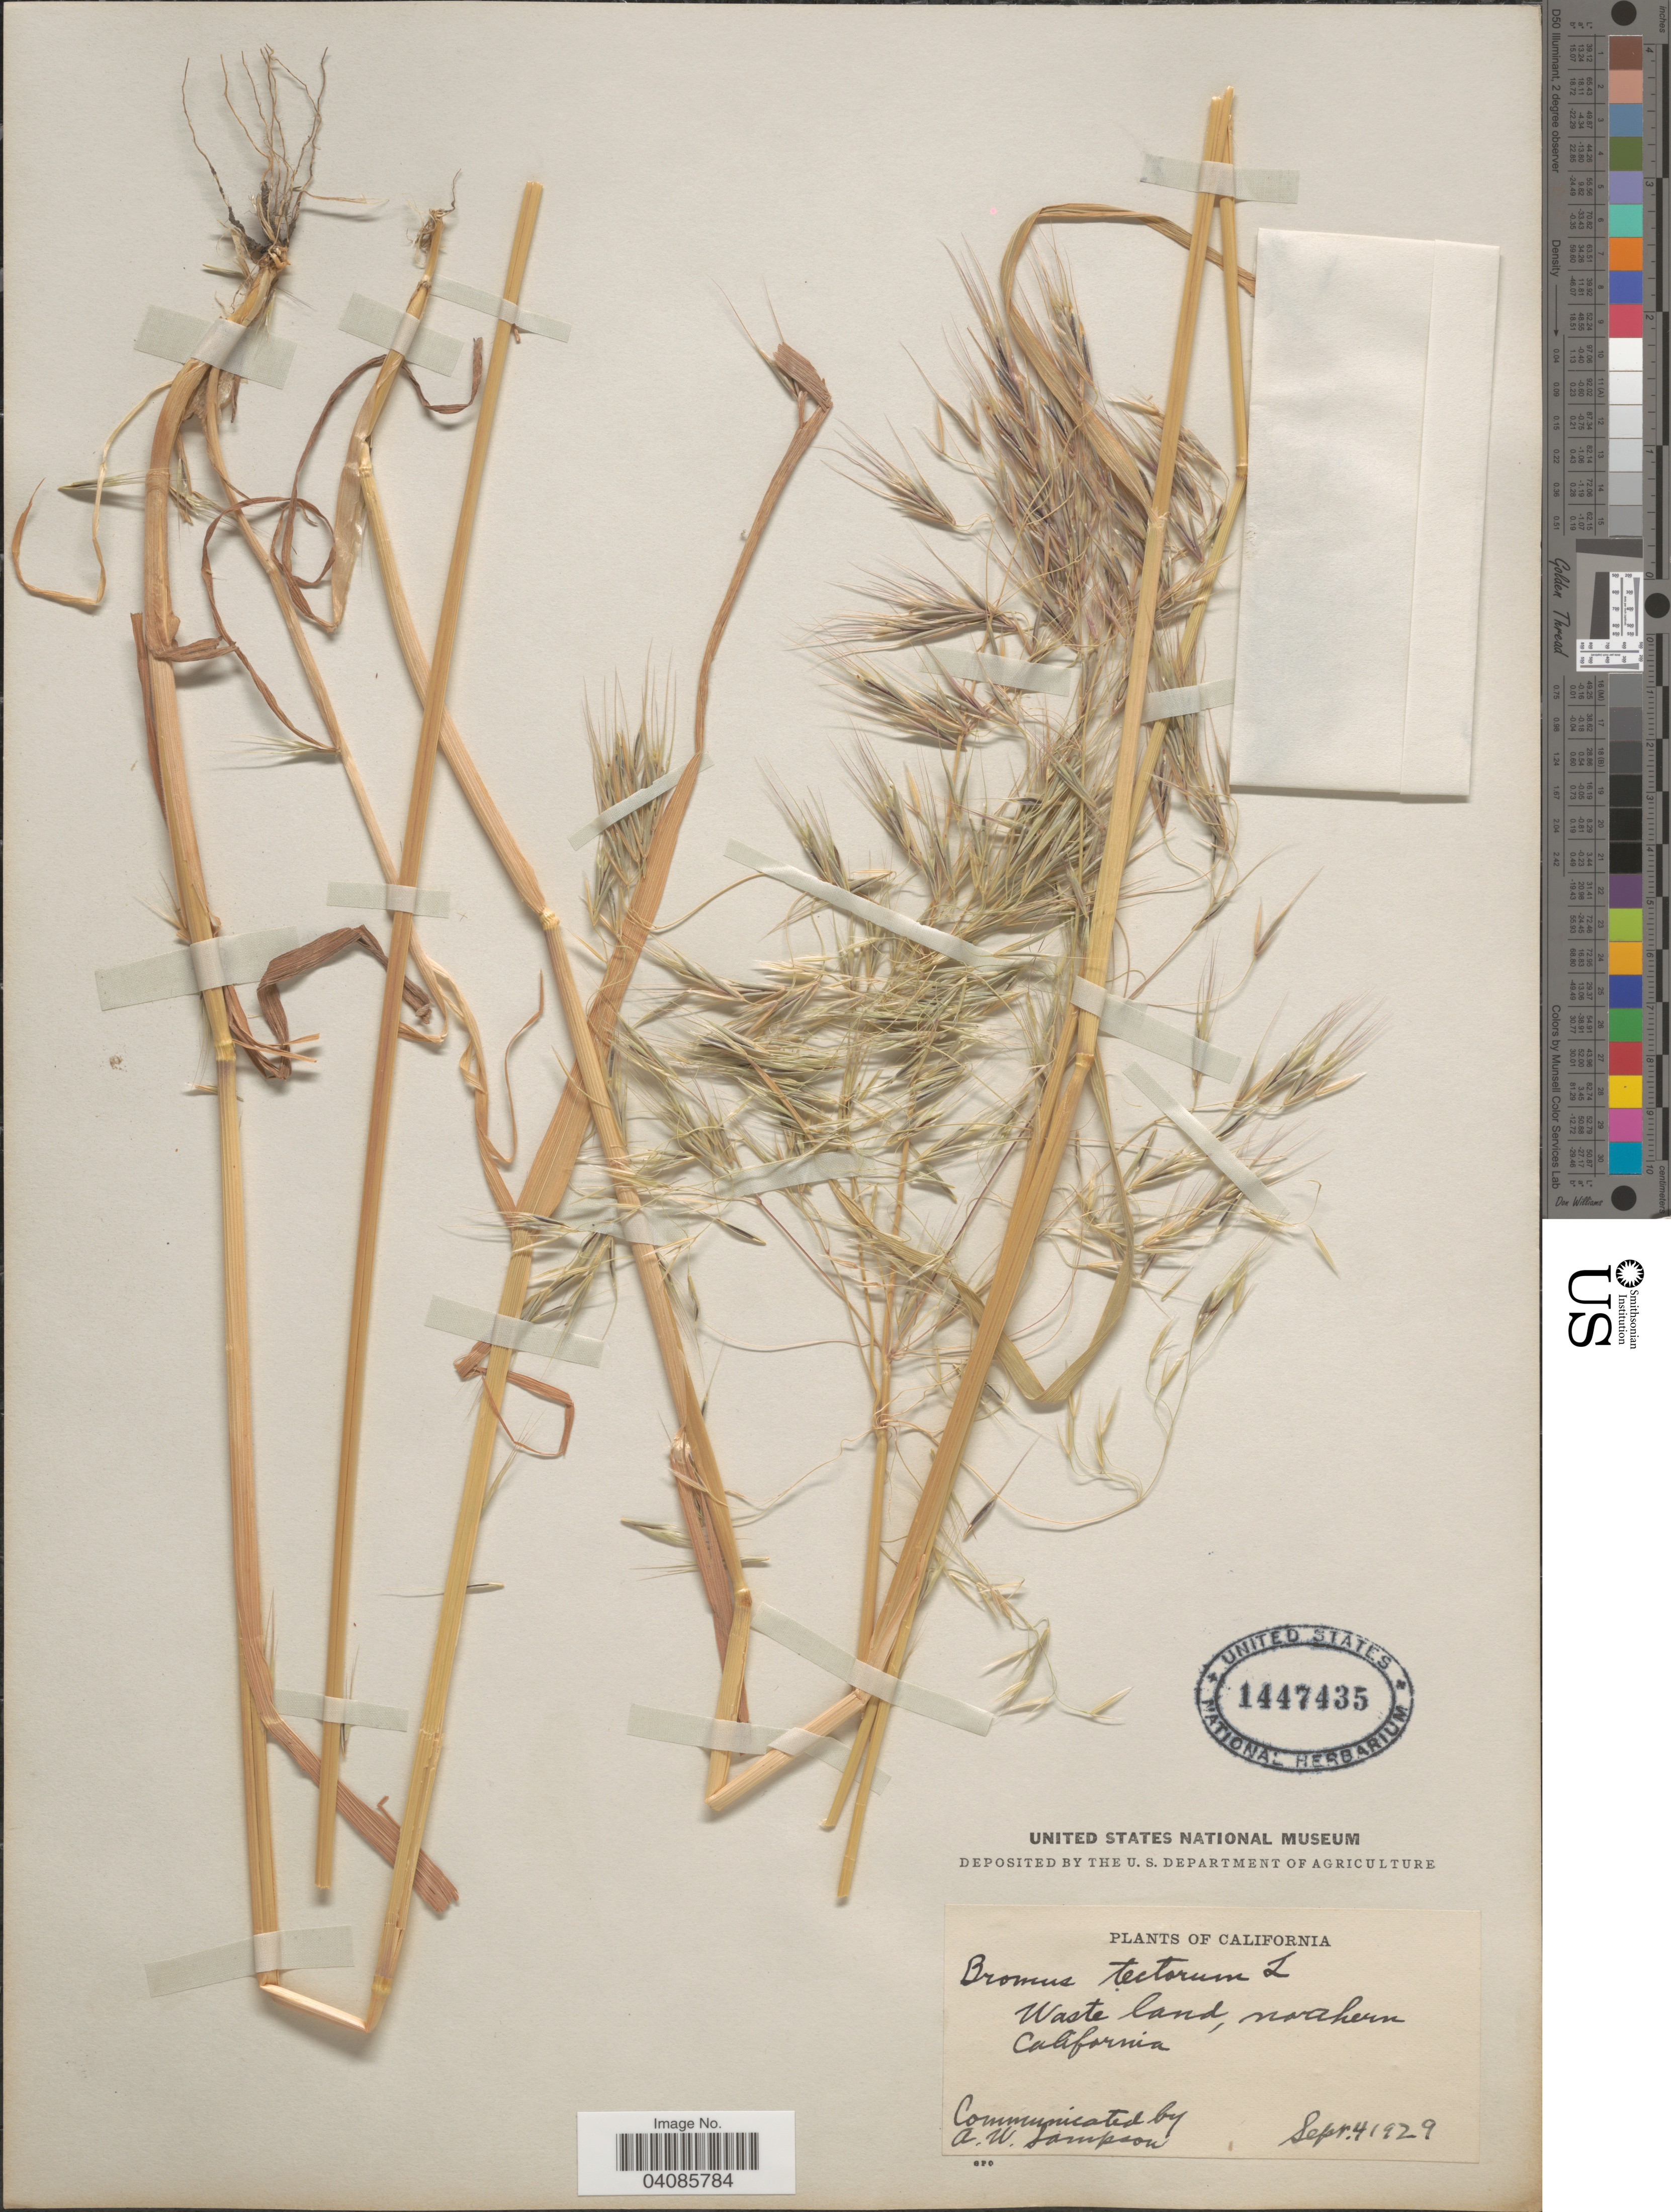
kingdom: Plantae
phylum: Tracheophyta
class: Liliopsida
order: Poales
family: Poaceae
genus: Bromus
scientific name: Bromus tectorum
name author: L.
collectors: A. Sampson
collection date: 1929-09-04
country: United States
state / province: California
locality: Waste land, northern California.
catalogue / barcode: US 1447435